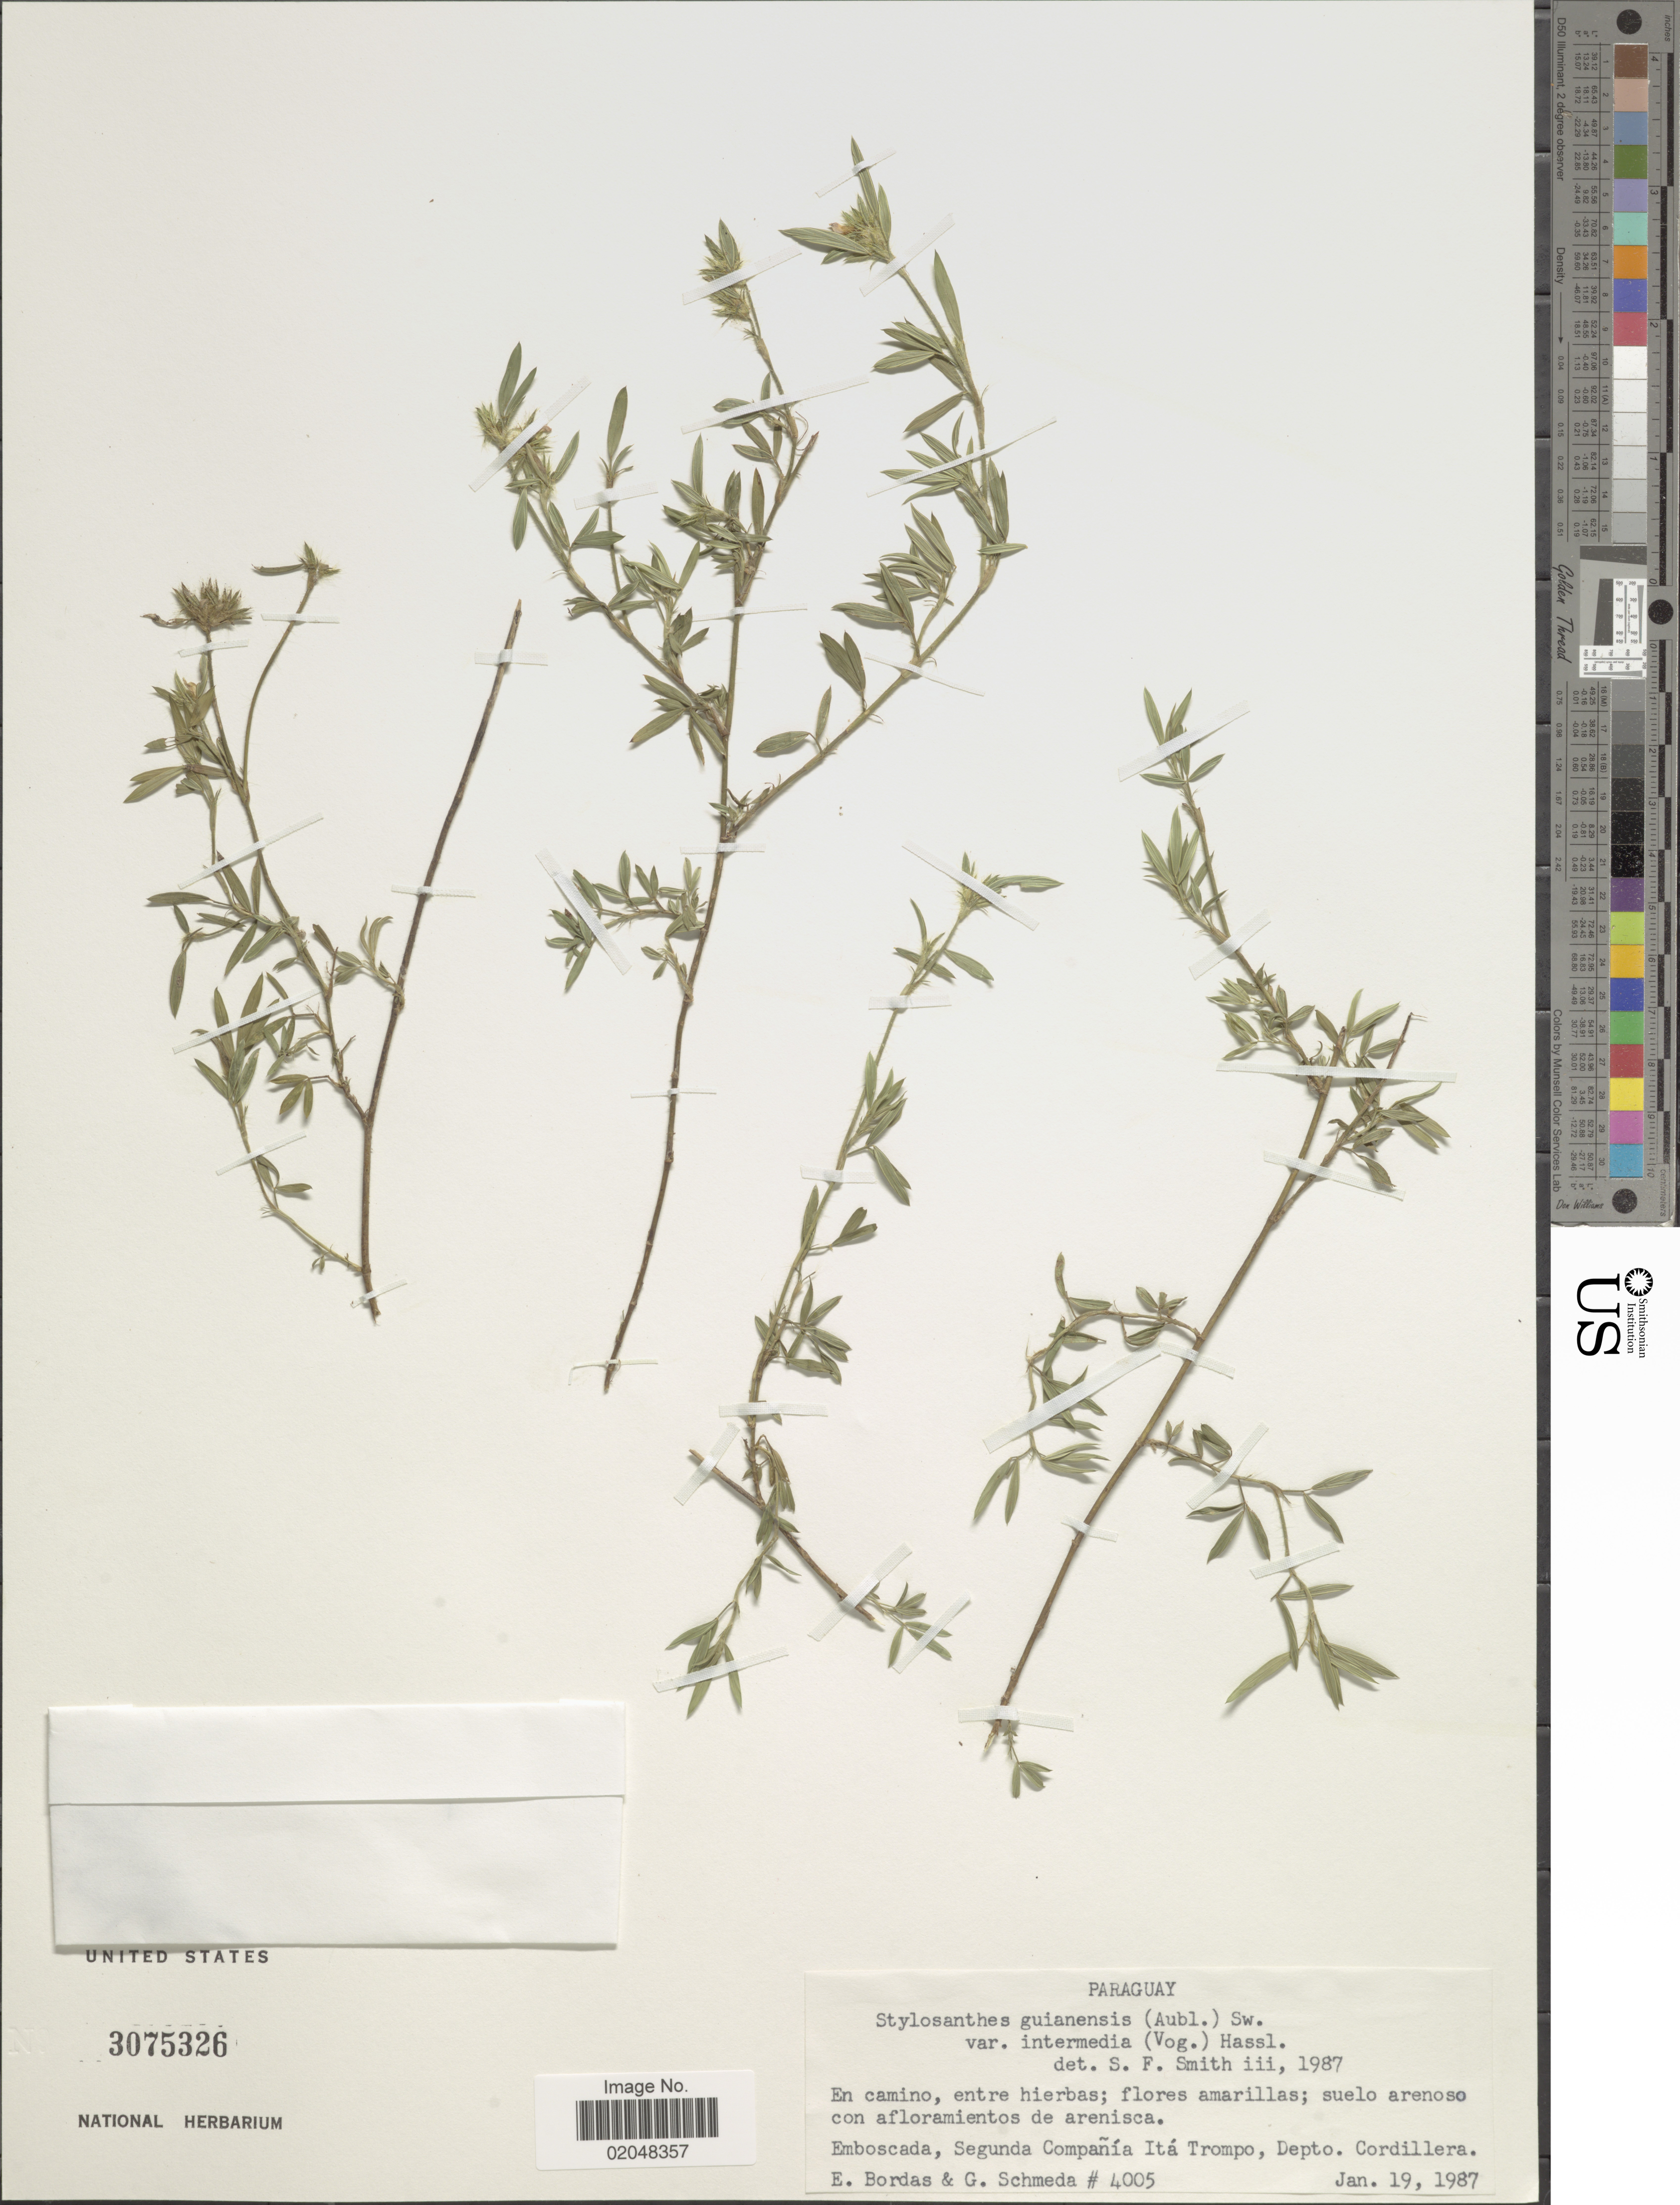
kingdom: Plantae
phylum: Tracheophyta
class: Magnoliopsida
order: Fabales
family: Fabaceae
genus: Stylosanthes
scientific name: Stylosanthes guianensis var. intermedia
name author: (Vogel) Hassl.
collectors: E. Bordas & G. Schmeda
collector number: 4005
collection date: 1987-01-19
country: Paraguay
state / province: Cordillera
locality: En camino, entre hierbas, suleo arenoso con afloramientos de arenisca, Emboscada, Segunda Compania Ita Trompo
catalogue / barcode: US 3075326